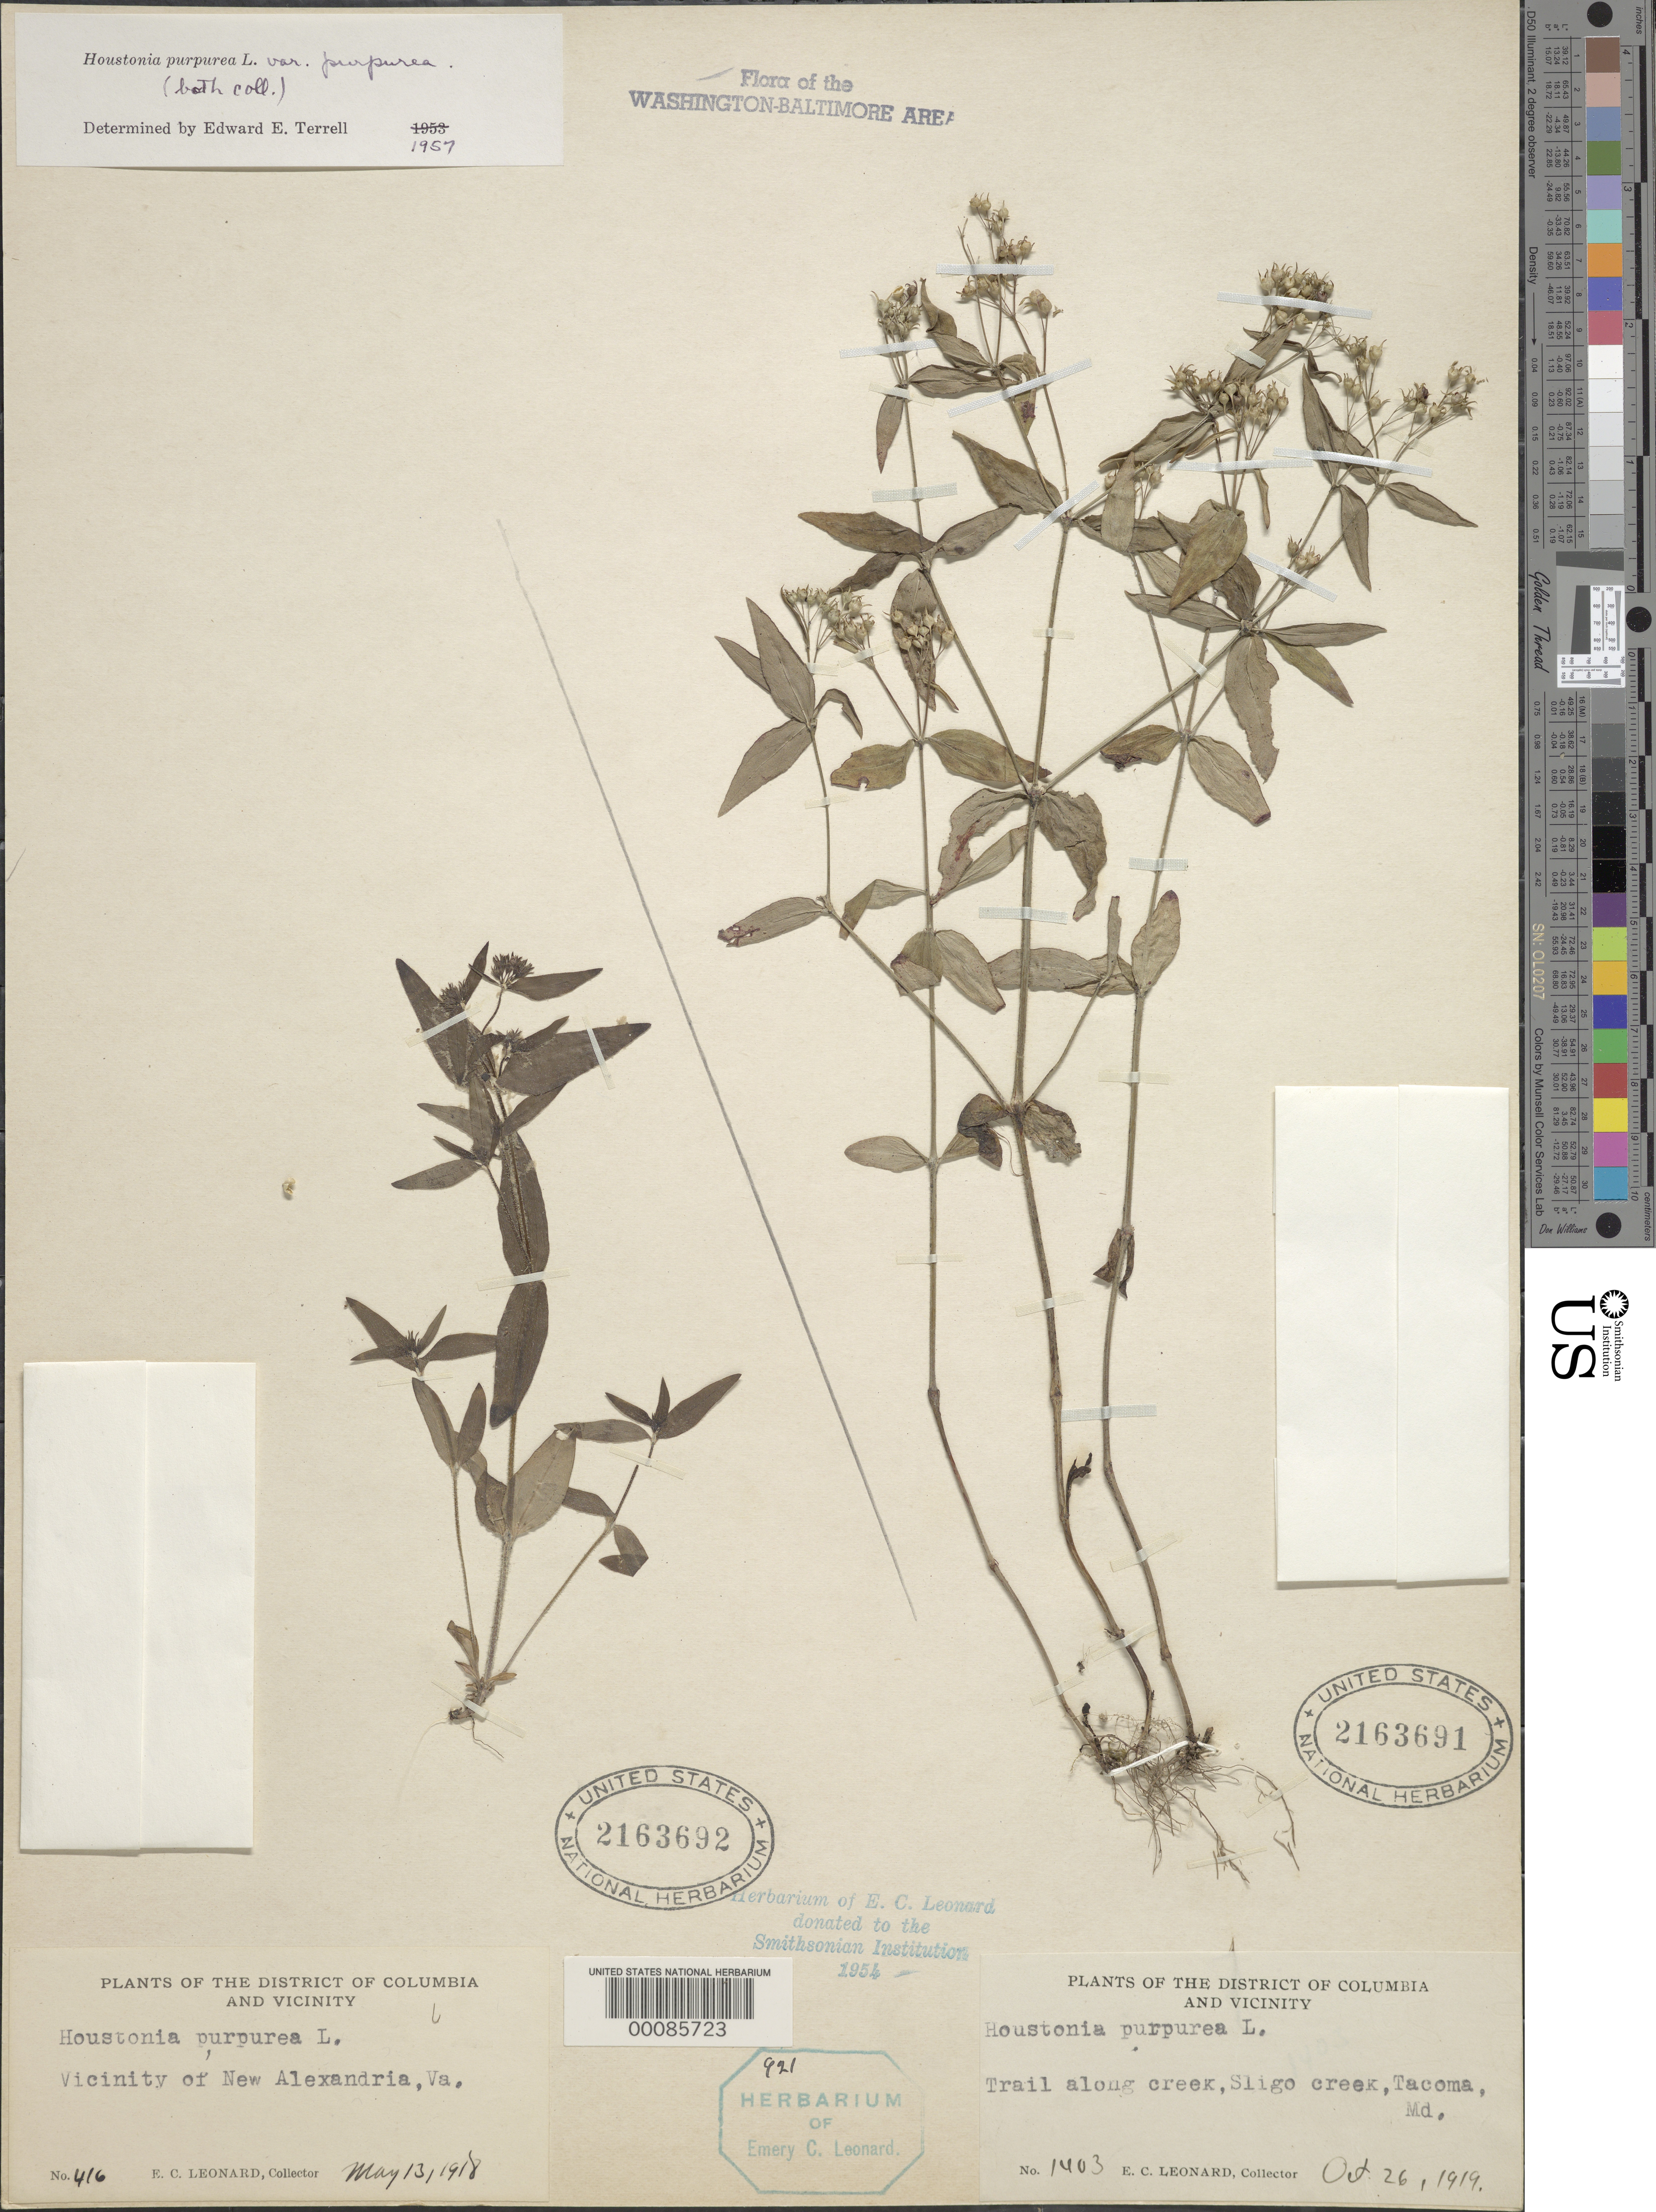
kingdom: Plantae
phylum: Tracheophyta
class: Magnoliopsida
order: Gentianales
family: Rubiaceae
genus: Houstonia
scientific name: Houstonia purpurea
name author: L.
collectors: E. C. Leonard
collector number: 1403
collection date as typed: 26 Oct 1919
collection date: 1919-10-26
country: United States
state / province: Maryland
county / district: Montgomery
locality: Tacoma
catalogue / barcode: US 2163691